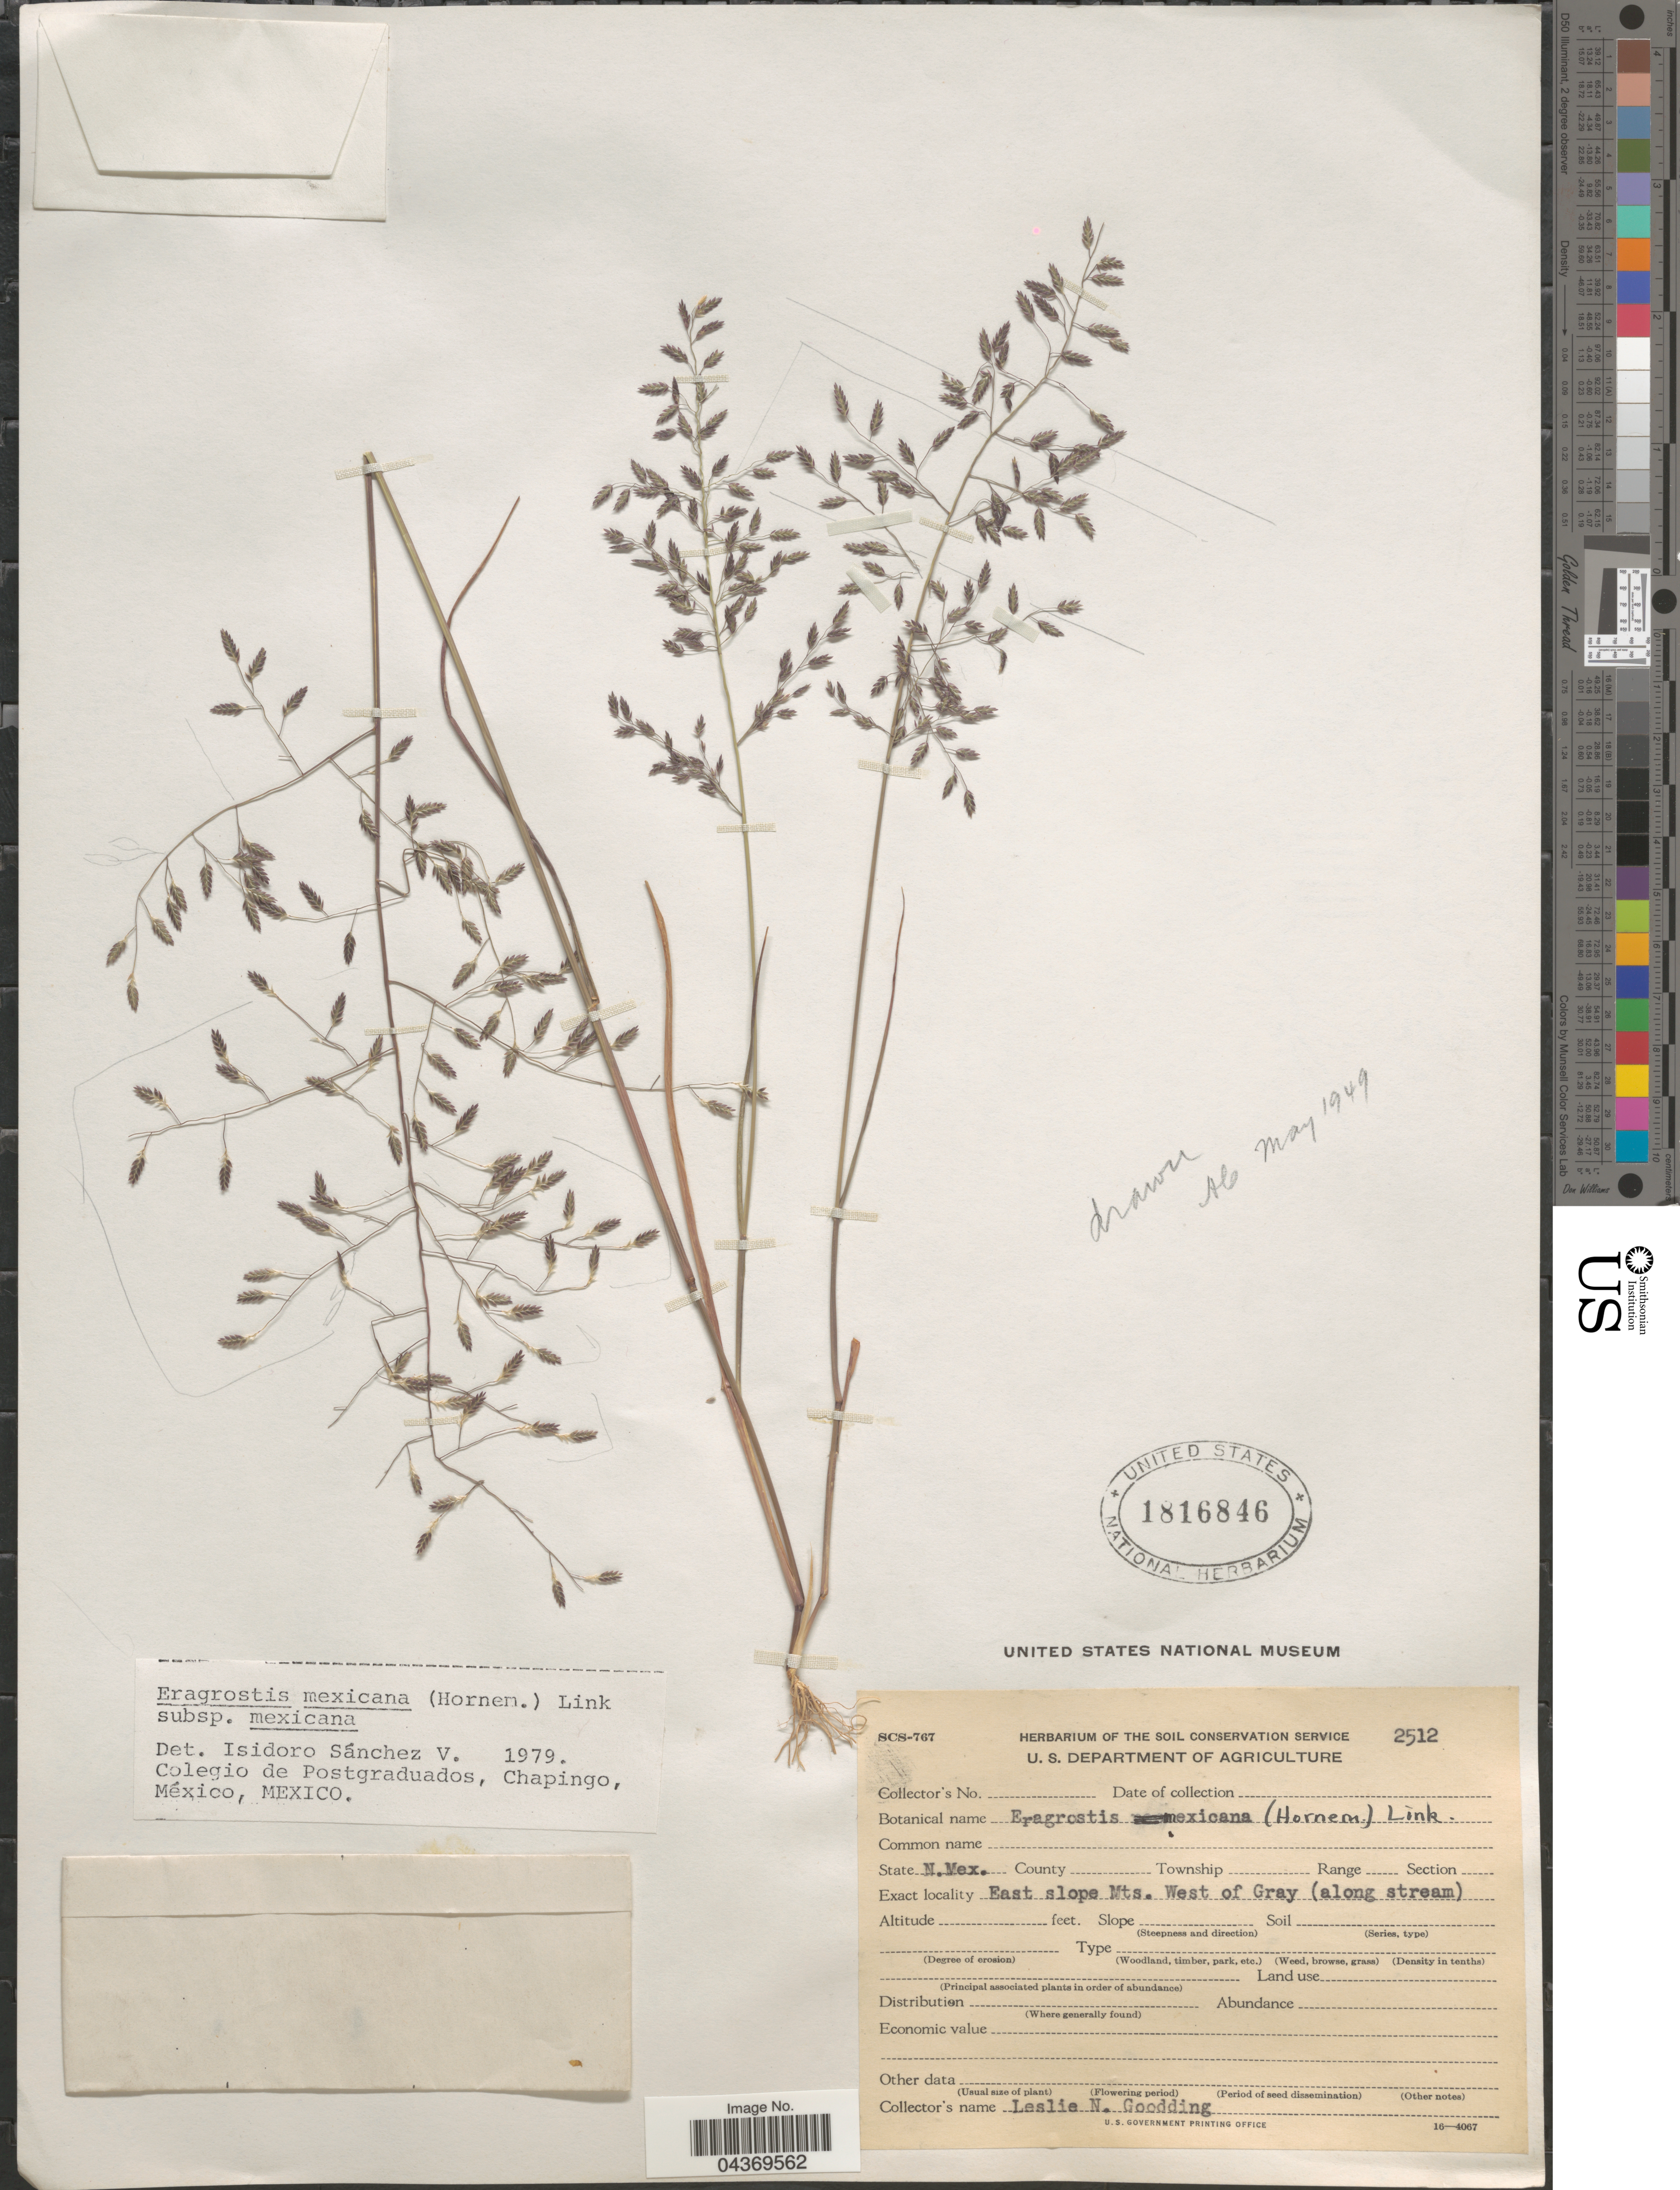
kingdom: Plantae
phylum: Tracheophyta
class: Liliopsida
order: Poales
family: Poaceae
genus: Eragrostis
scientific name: Eragrostis mexicana subsp. mexicana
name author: (Hornem.) Link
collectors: L. N. Goodding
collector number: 2512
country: United States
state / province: New Mexico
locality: East slopes Mts. West of Gray (along stream).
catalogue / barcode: US 1816846